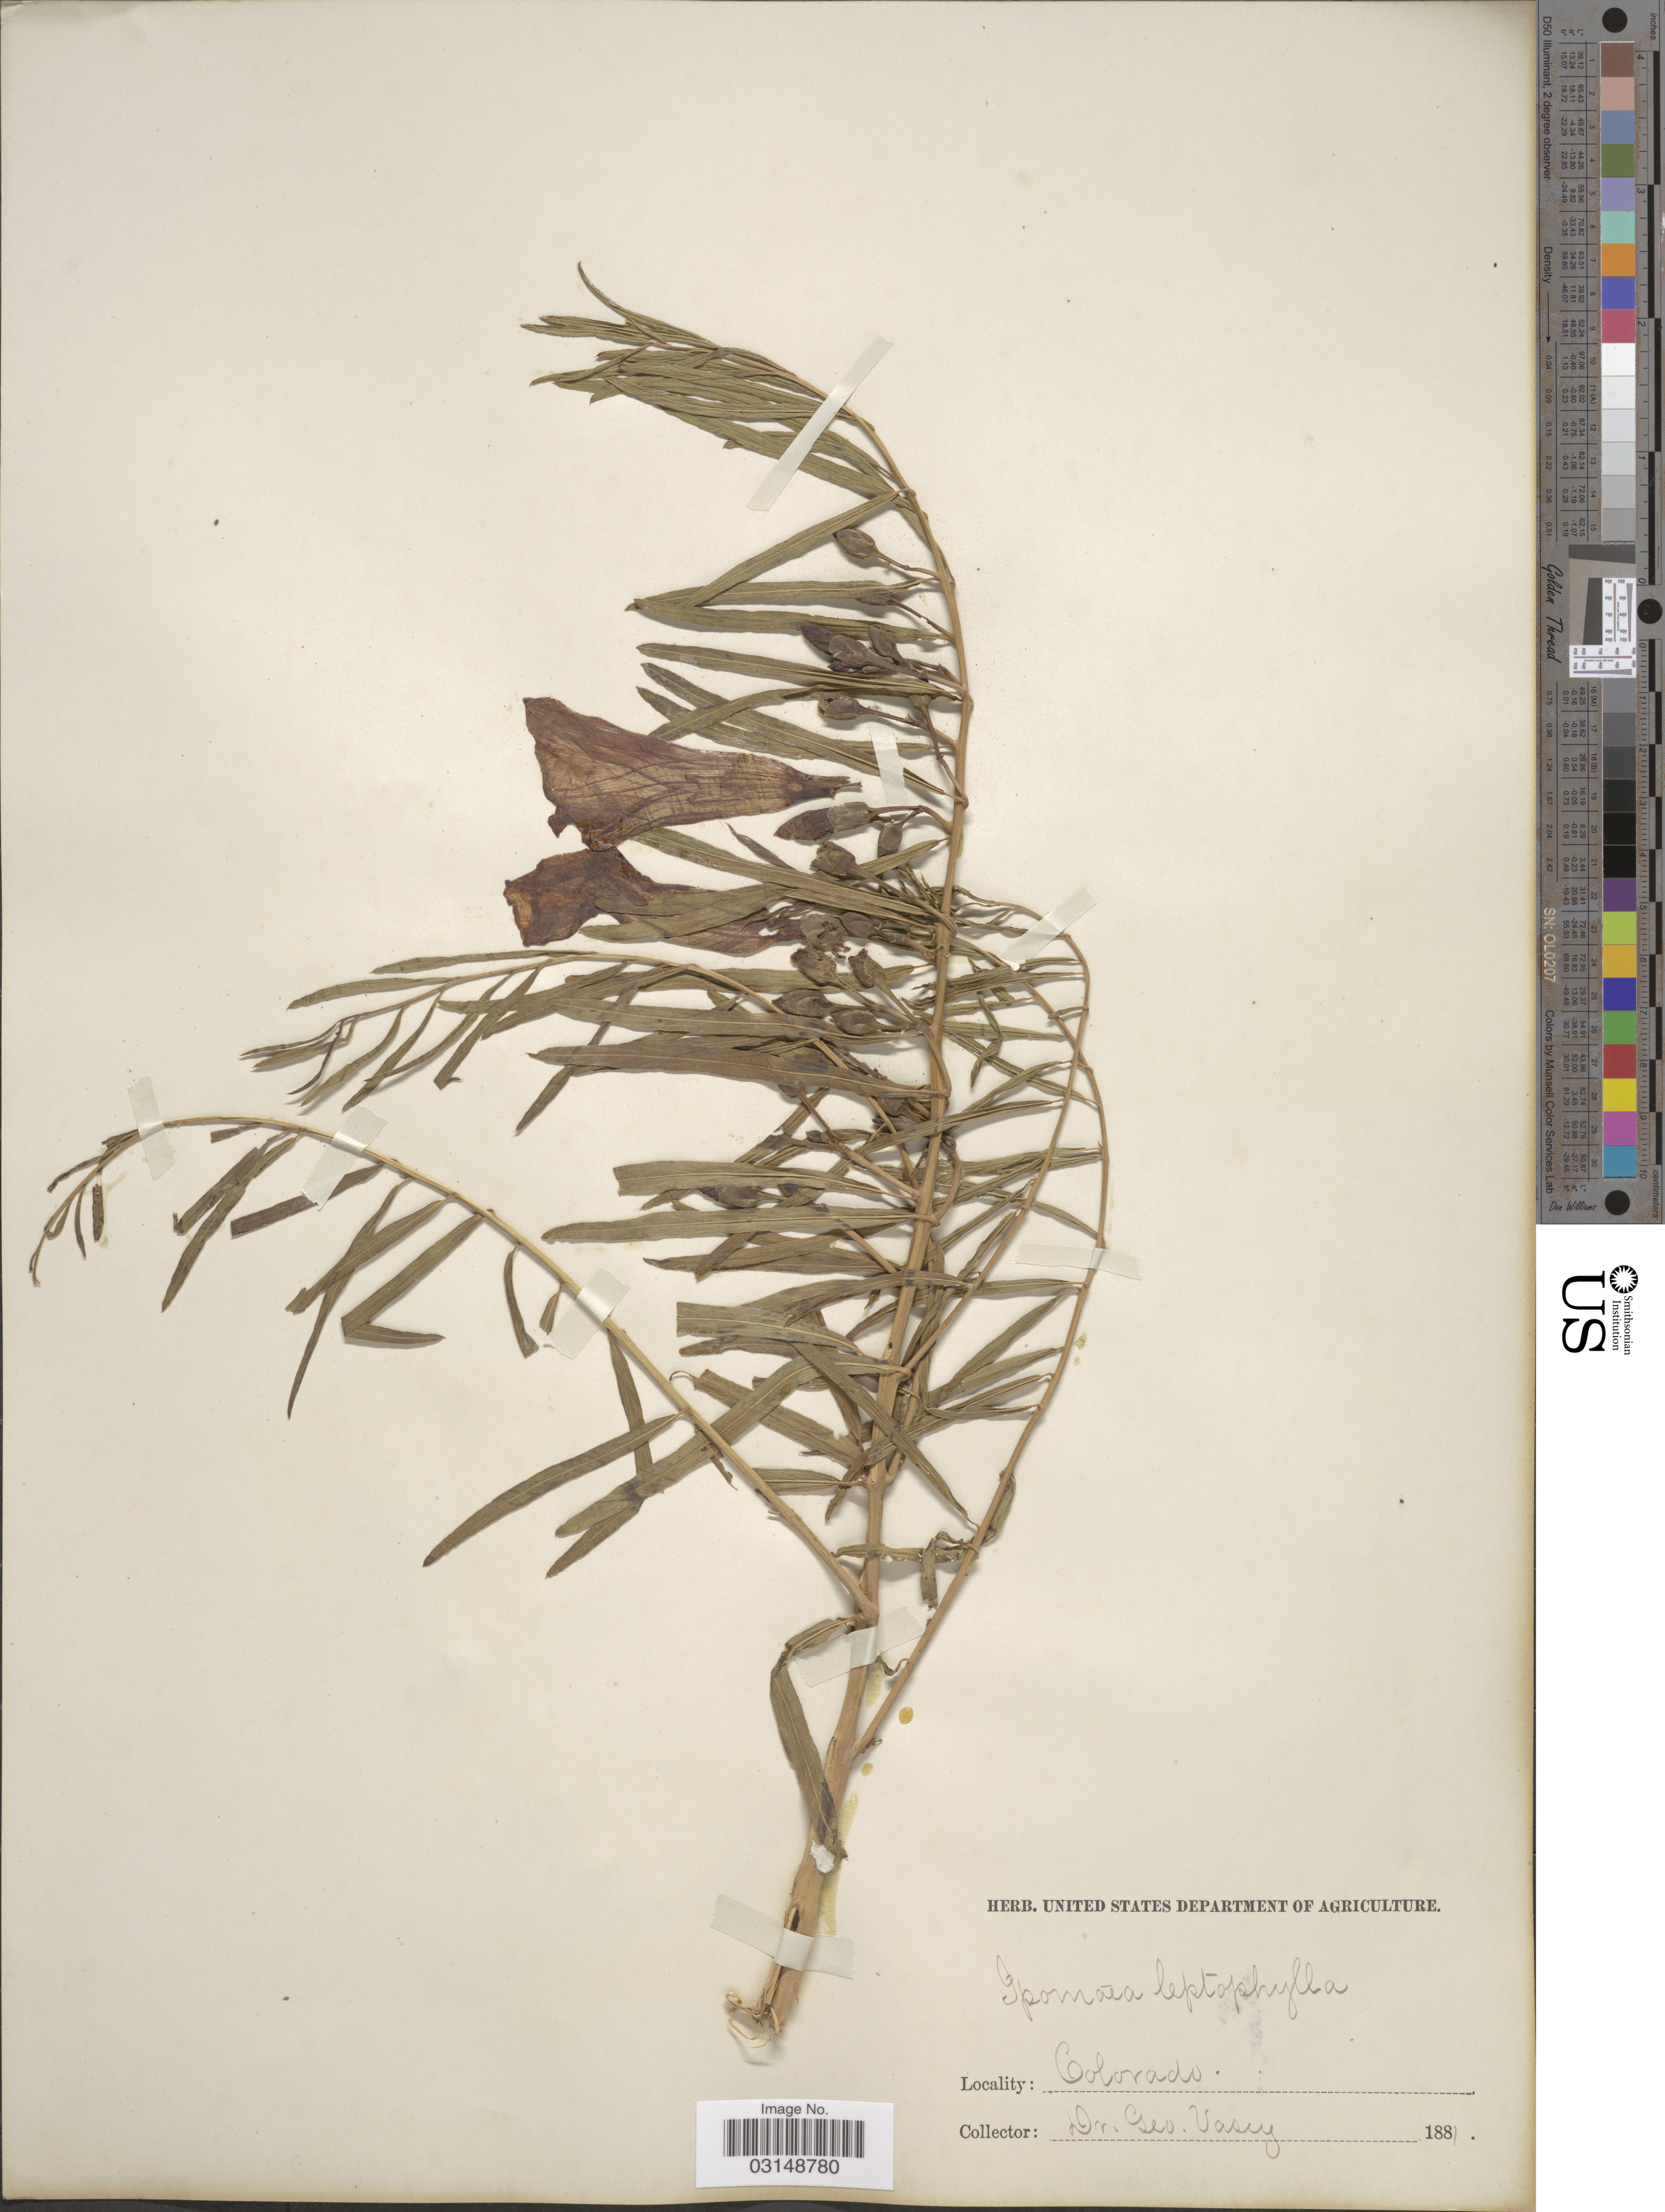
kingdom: Plantae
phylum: Tracheophyta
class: Magnoliopsida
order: Solanales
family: Convolvulaceae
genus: Ipomoea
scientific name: Ipomoea leptophylla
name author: Torr.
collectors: G. Vasey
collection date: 1881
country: United States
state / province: Colorado